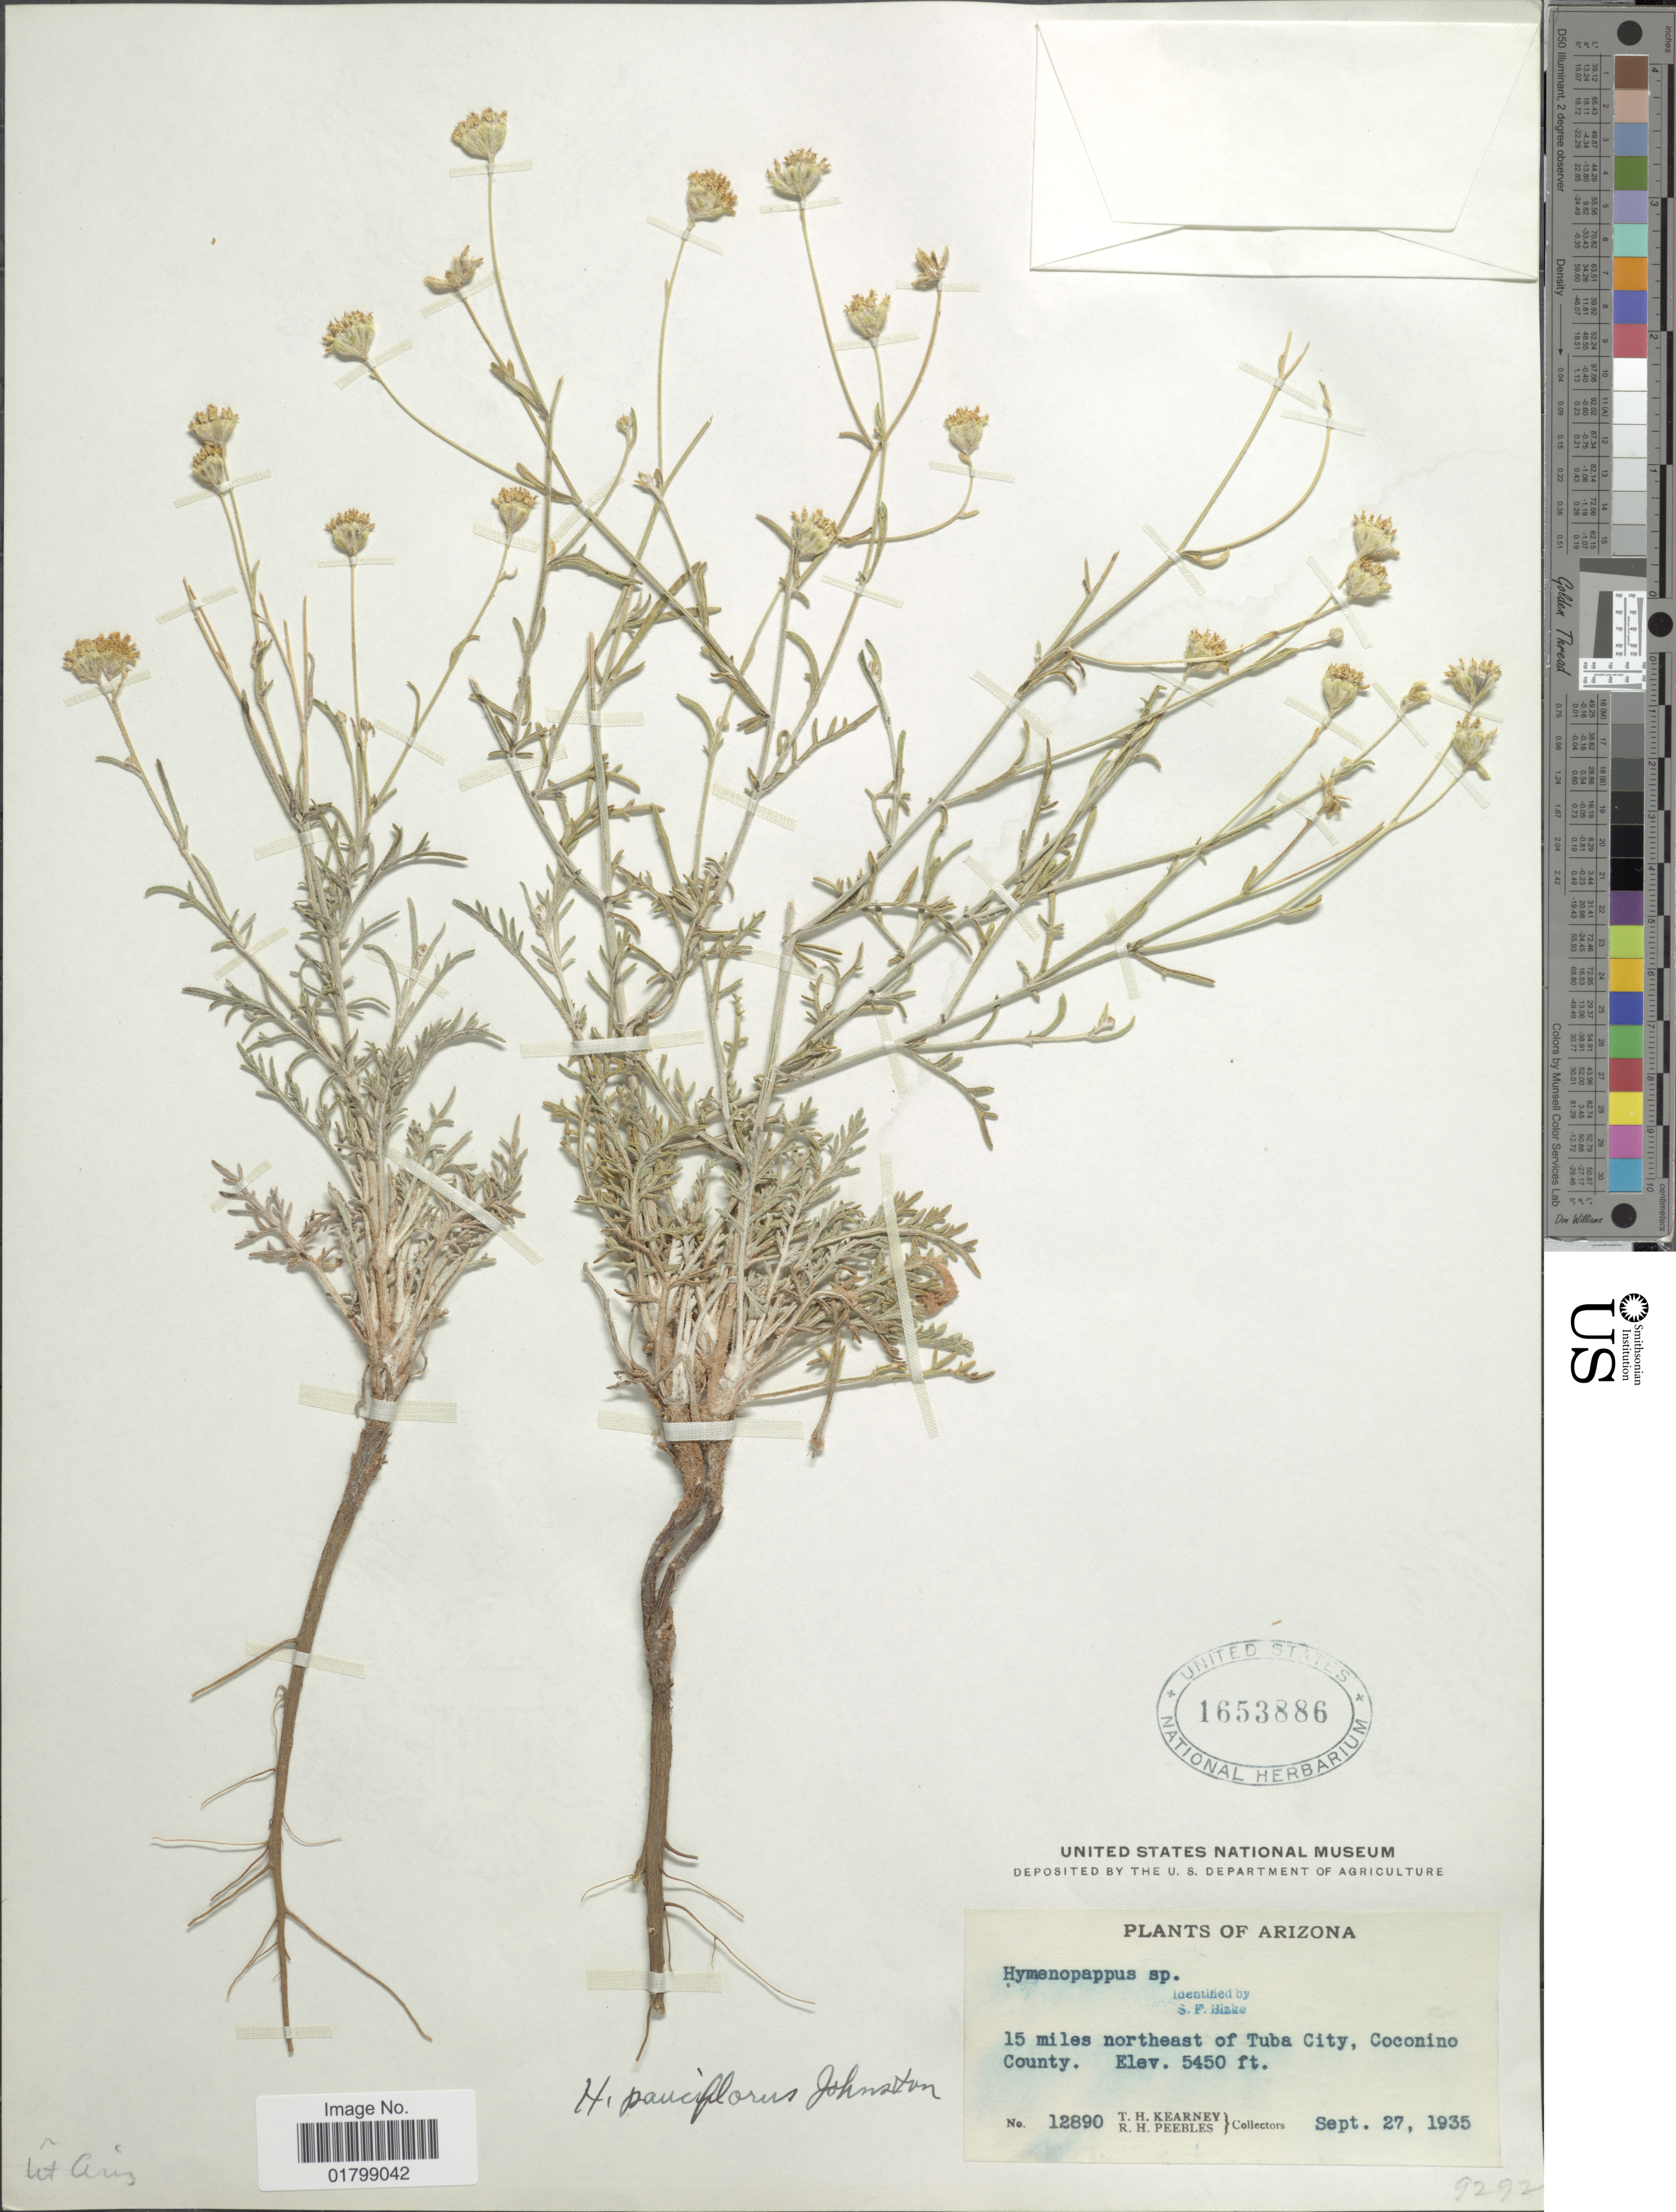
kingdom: Plantae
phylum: Tracheophyta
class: Magnoliopsida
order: Asterales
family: Asteraceae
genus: Hymenopappus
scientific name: Hymenopappus pauciflorus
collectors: T. H. Kearney & R. H. Peebles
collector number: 12890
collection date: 1935-09-27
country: United States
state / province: Arizona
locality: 15 miles northeast of Tuba City, Coconino County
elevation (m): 1661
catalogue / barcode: US 1653886